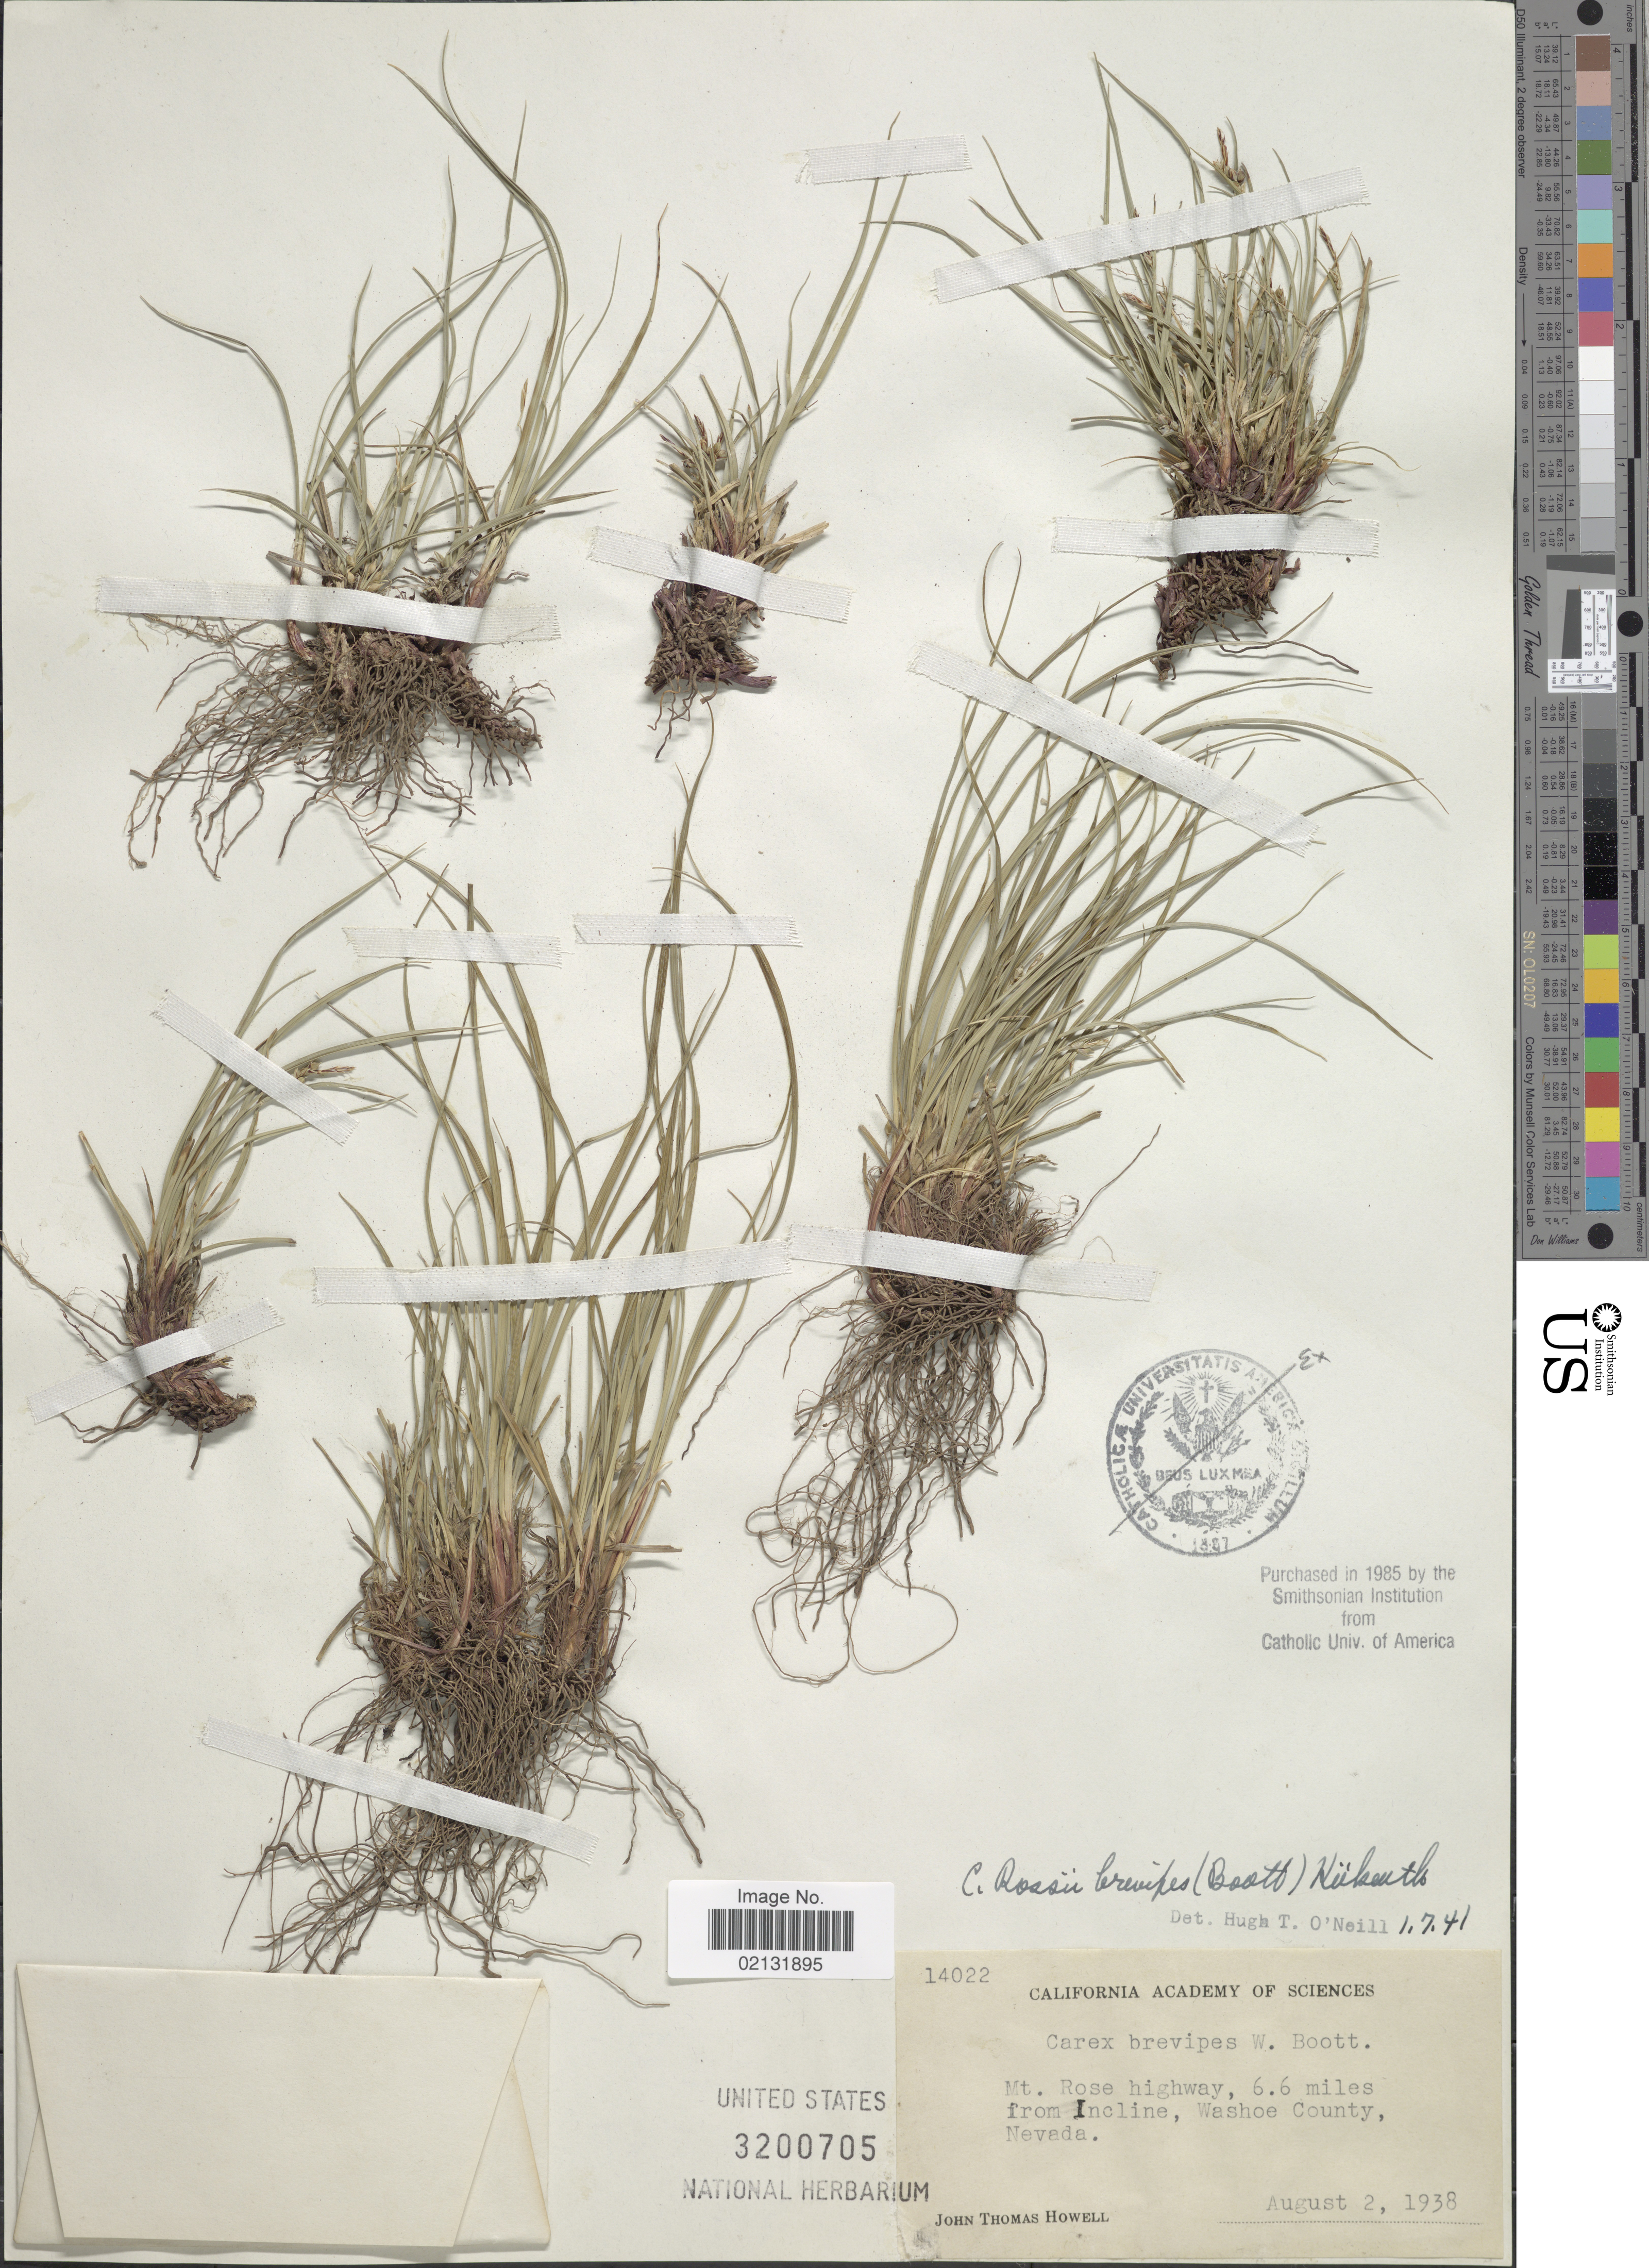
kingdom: Plantae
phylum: Tracheophyta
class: Liliopsida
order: Poales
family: Cyperaceae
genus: Carex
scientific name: Carex rossii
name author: Boott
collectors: J. T. Howell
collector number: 14022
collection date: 1938-08-02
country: United States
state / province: Nevada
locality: Mt. Rose highway, 6.6 miles from Incline, Washoe county, Nevada.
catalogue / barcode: US 3200705